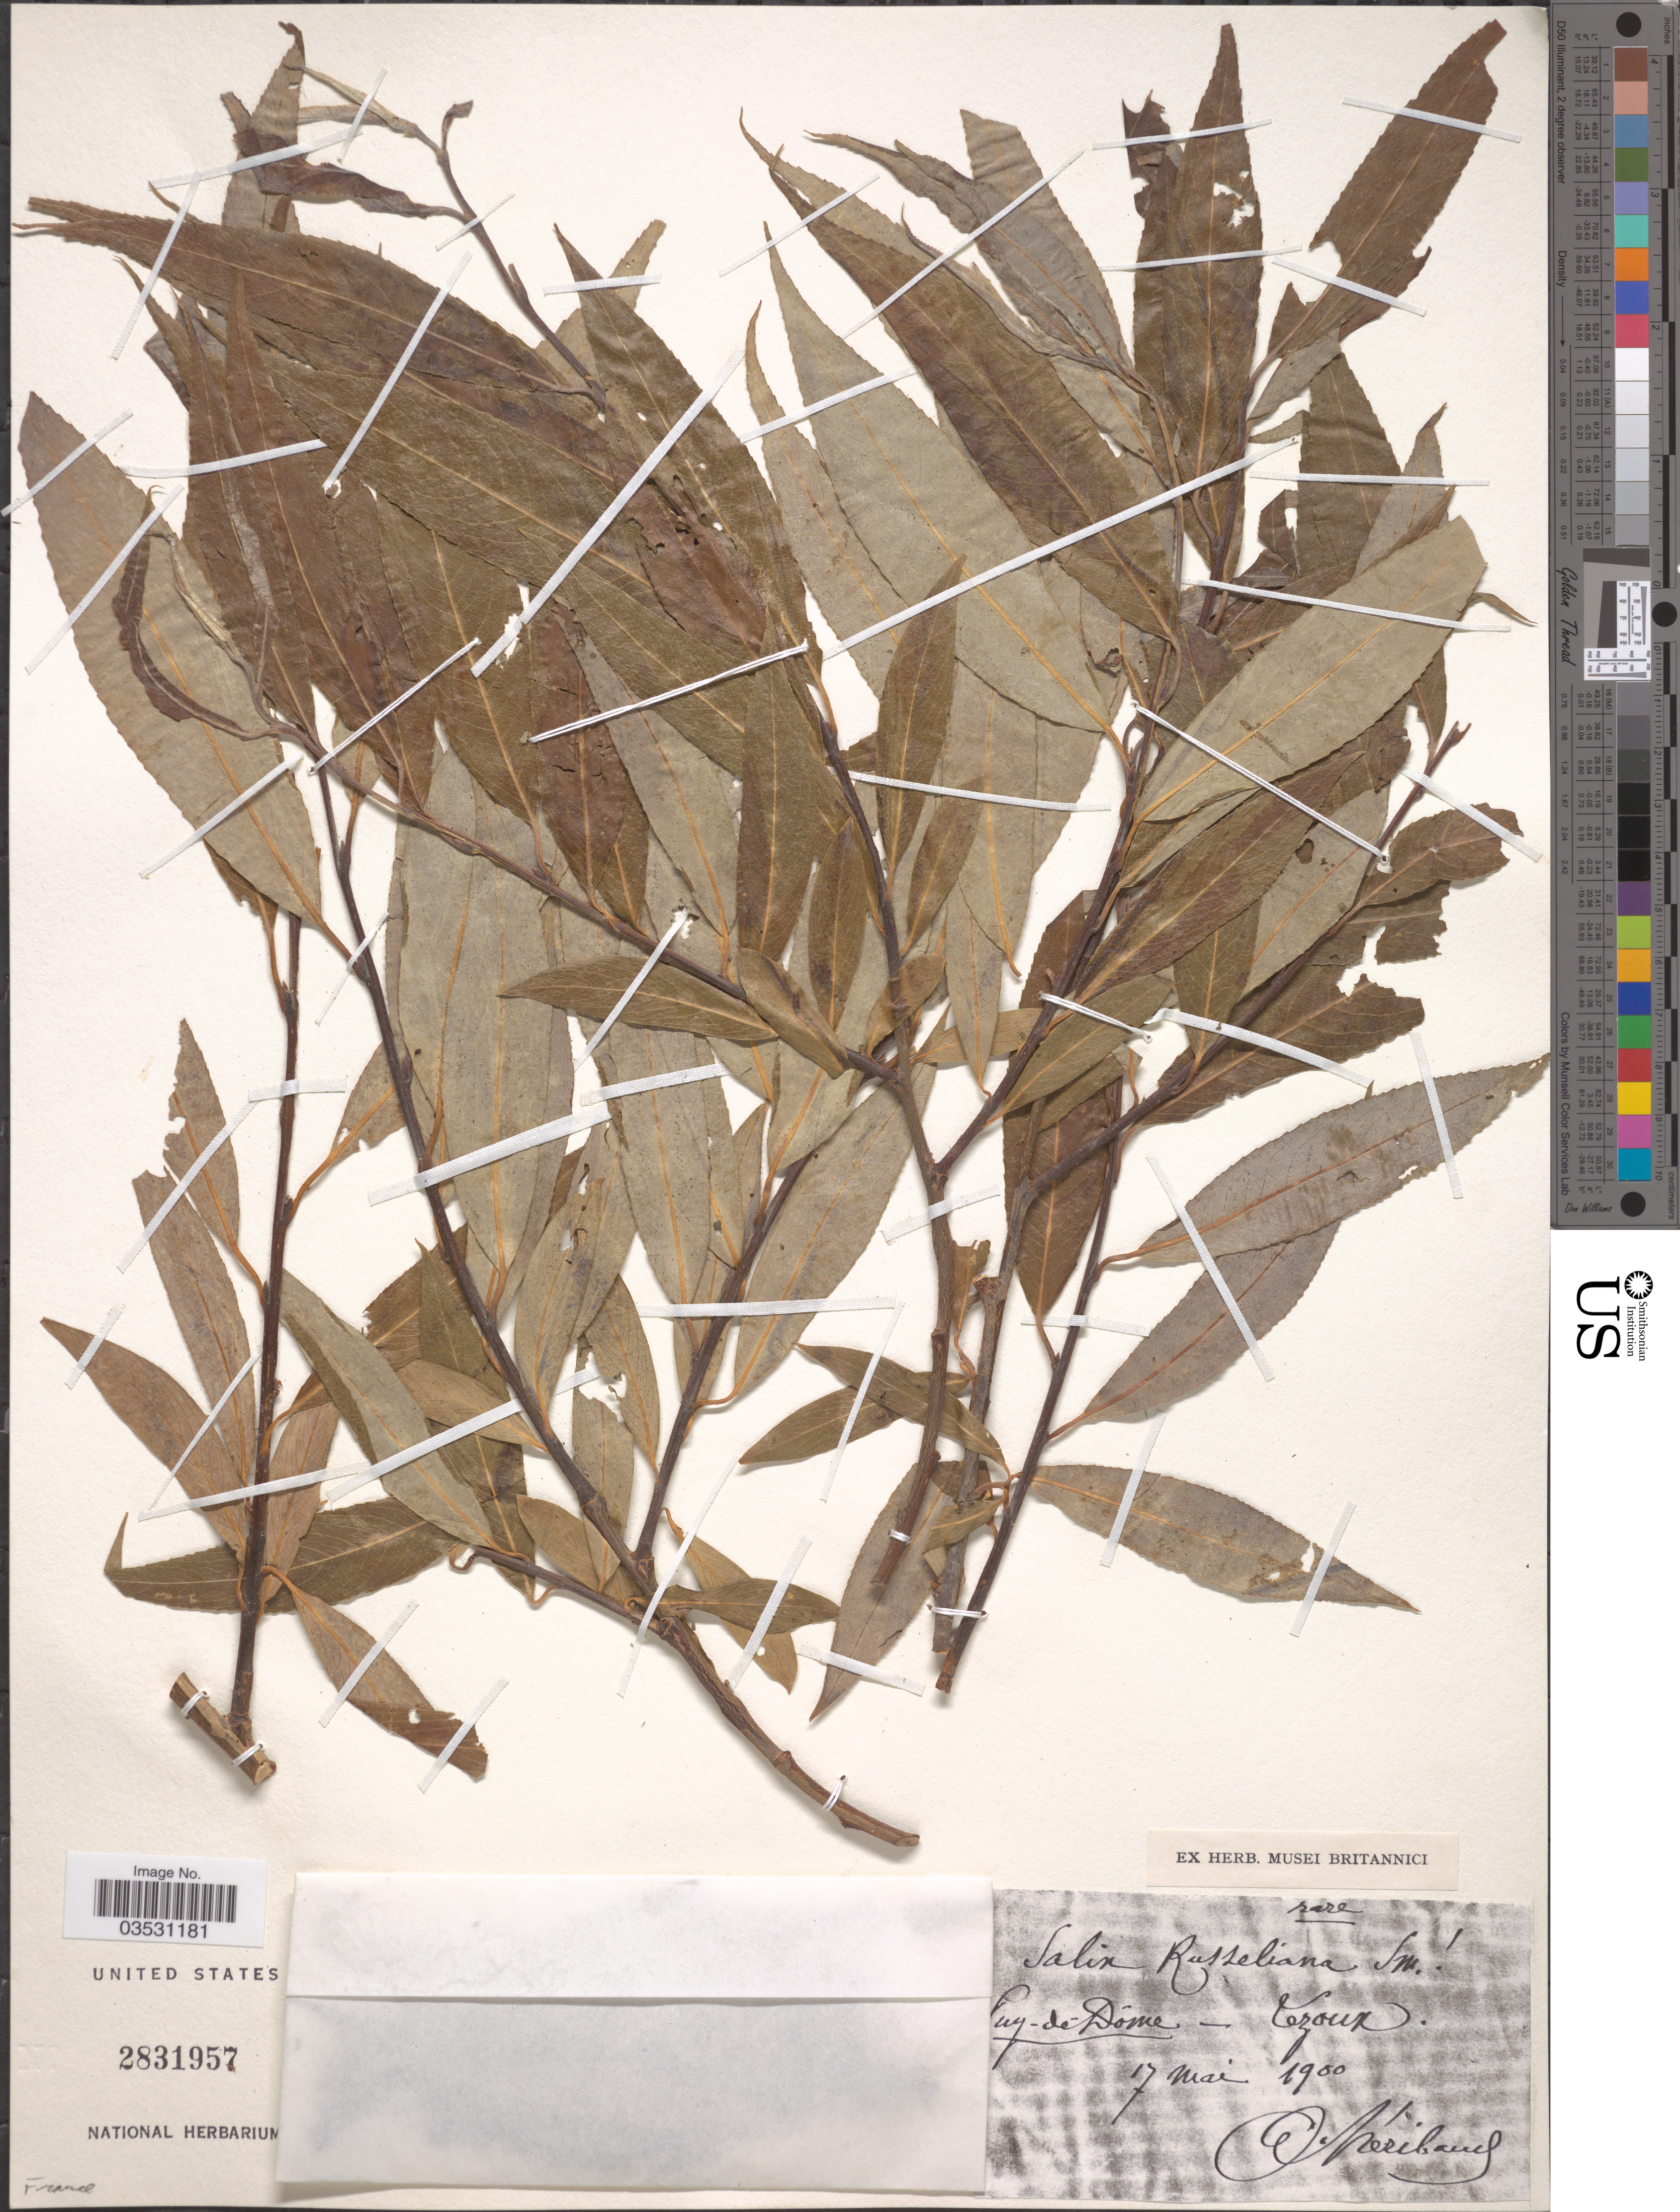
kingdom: Plantae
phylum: Tracheophyta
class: Magnoliopsida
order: Malpighiales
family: Salicaceae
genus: Salix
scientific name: Salix russelliana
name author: Sm.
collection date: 1900-05-17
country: France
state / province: Auvergne-Rhône-Alpes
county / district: Puy-de-Dôme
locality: Puy-de-Dóme. Lezoux [interpreted].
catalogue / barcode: US 2831957